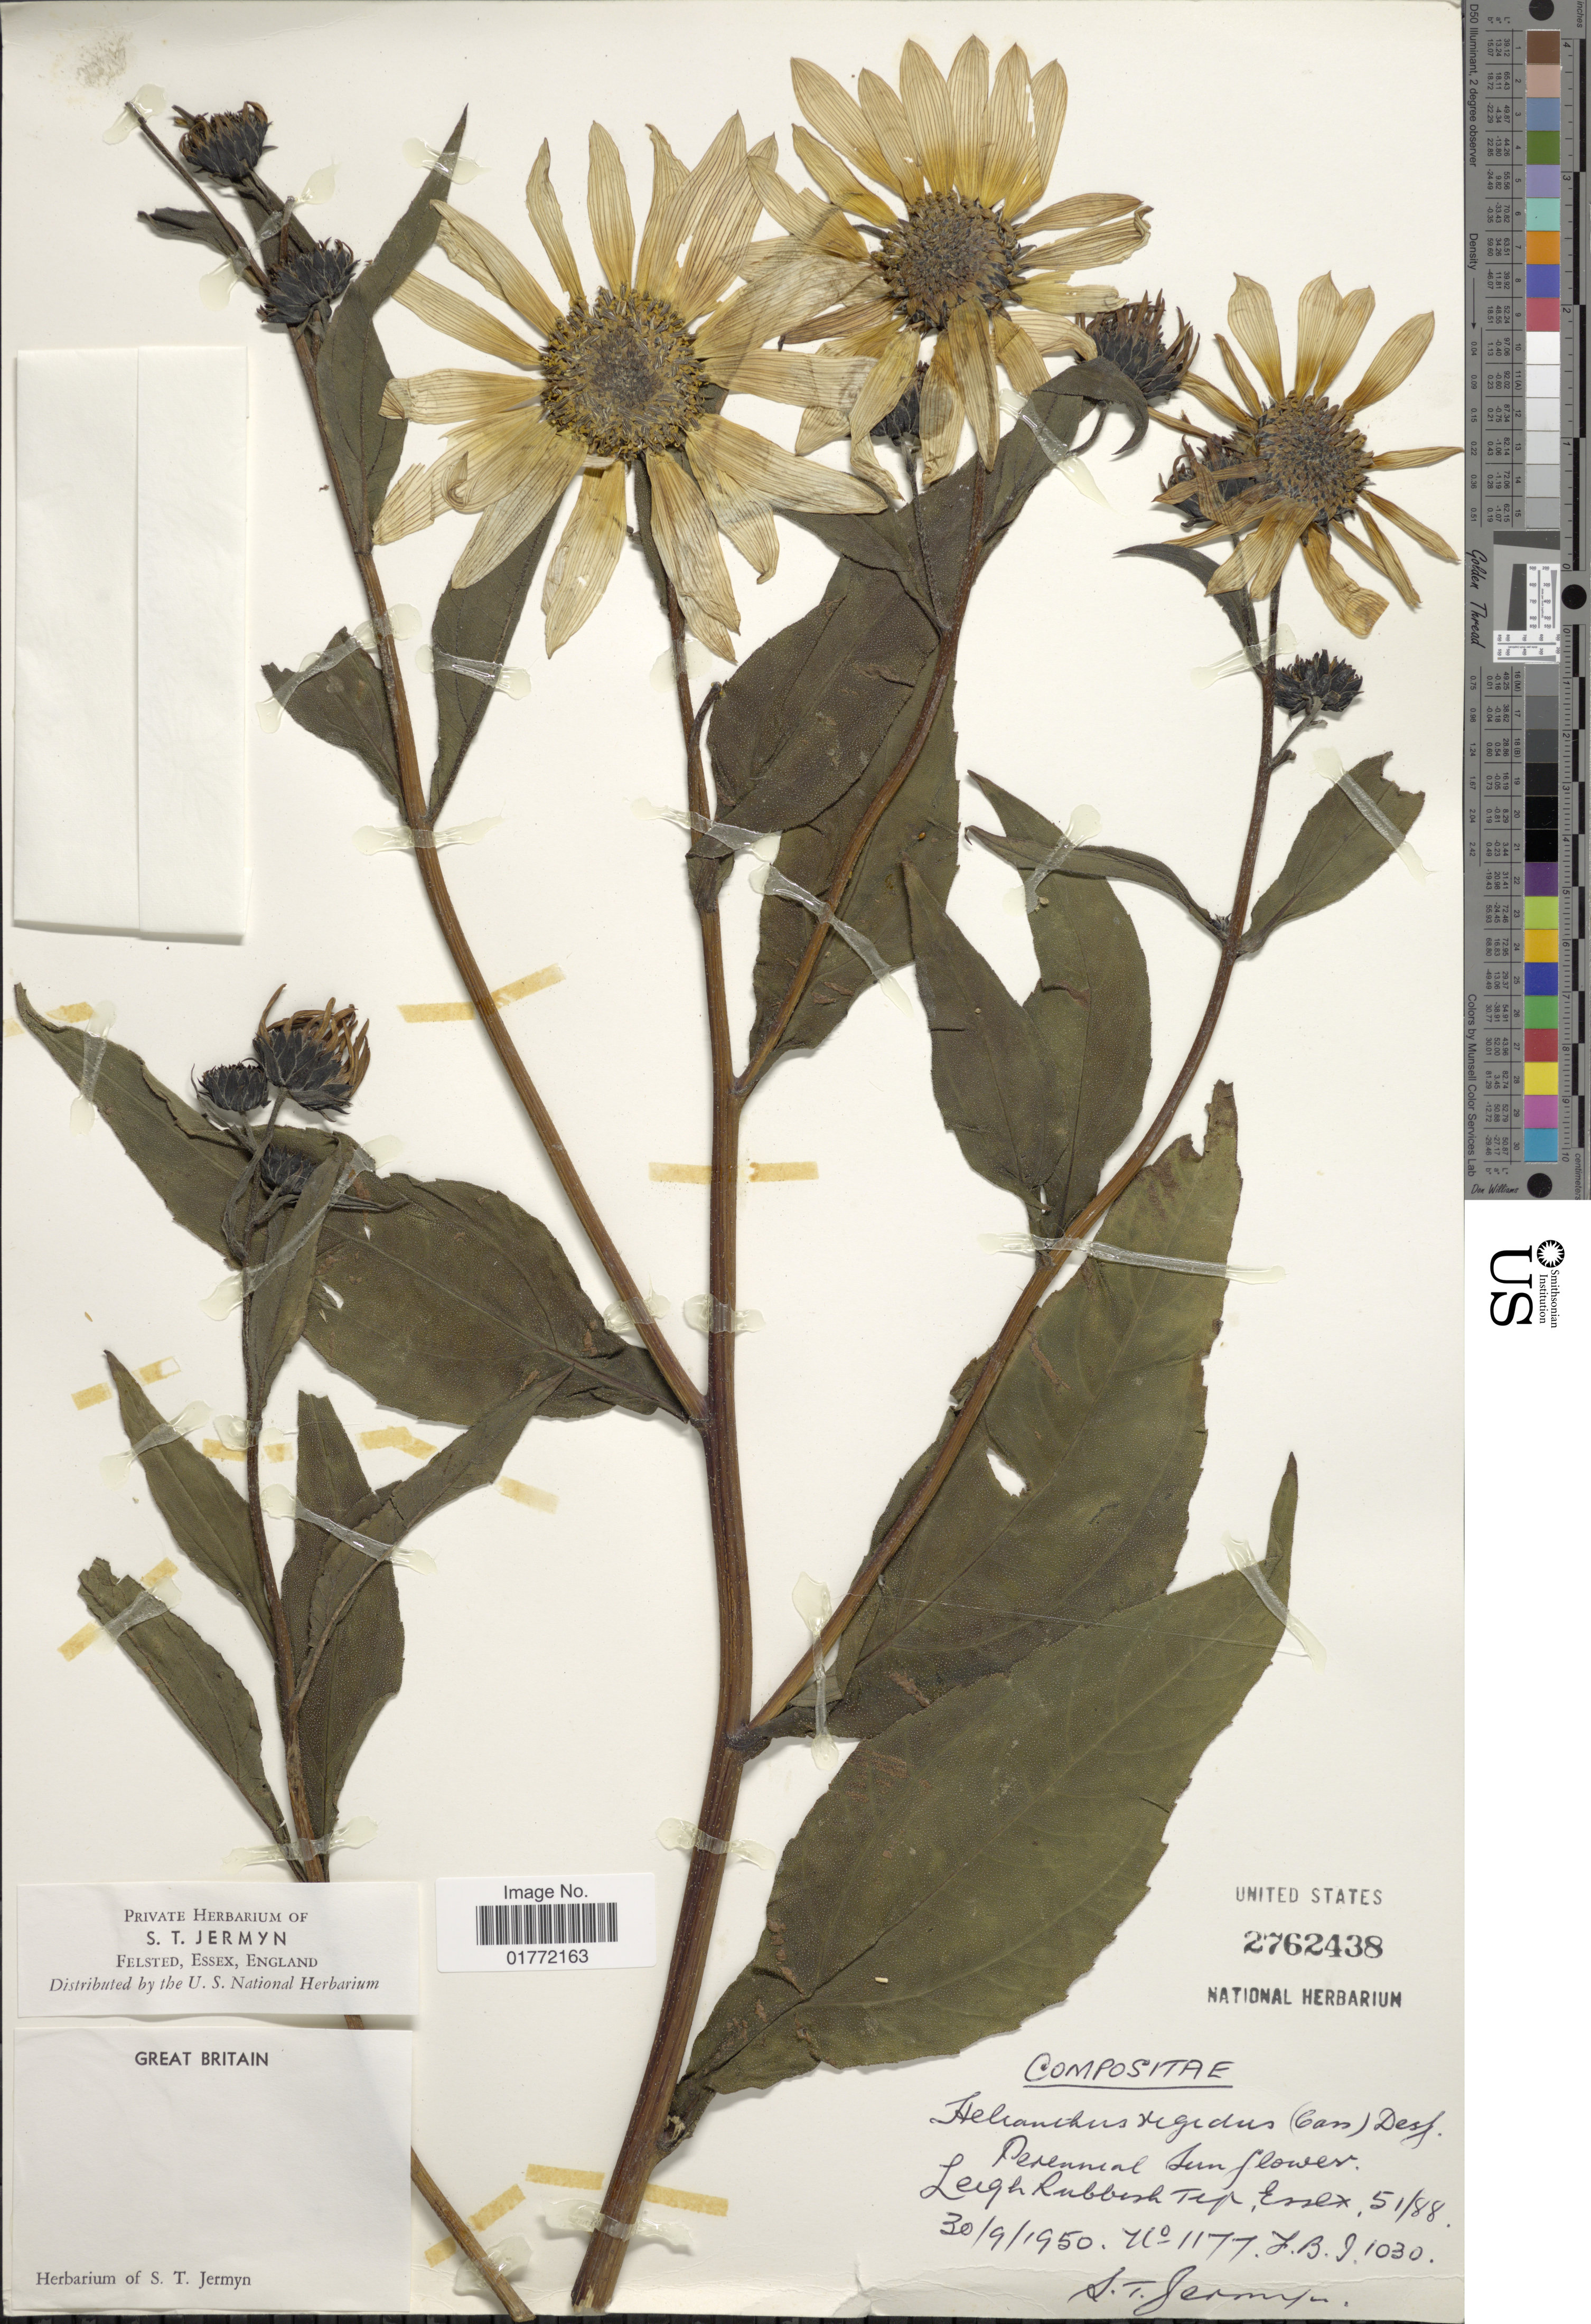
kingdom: Plantae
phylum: Tracheophyta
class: Magnoliopsida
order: Asterales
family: Asteraceae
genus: Helianthus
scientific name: Helianthus rigidus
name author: (Cass.) Desf.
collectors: S. Jermyn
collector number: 1177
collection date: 1950-09-30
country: United Kingdom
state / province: England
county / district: Essex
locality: Great Britain, Perennial Sun Flowes, Leigh Rubbish Tip.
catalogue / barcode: US 2762438